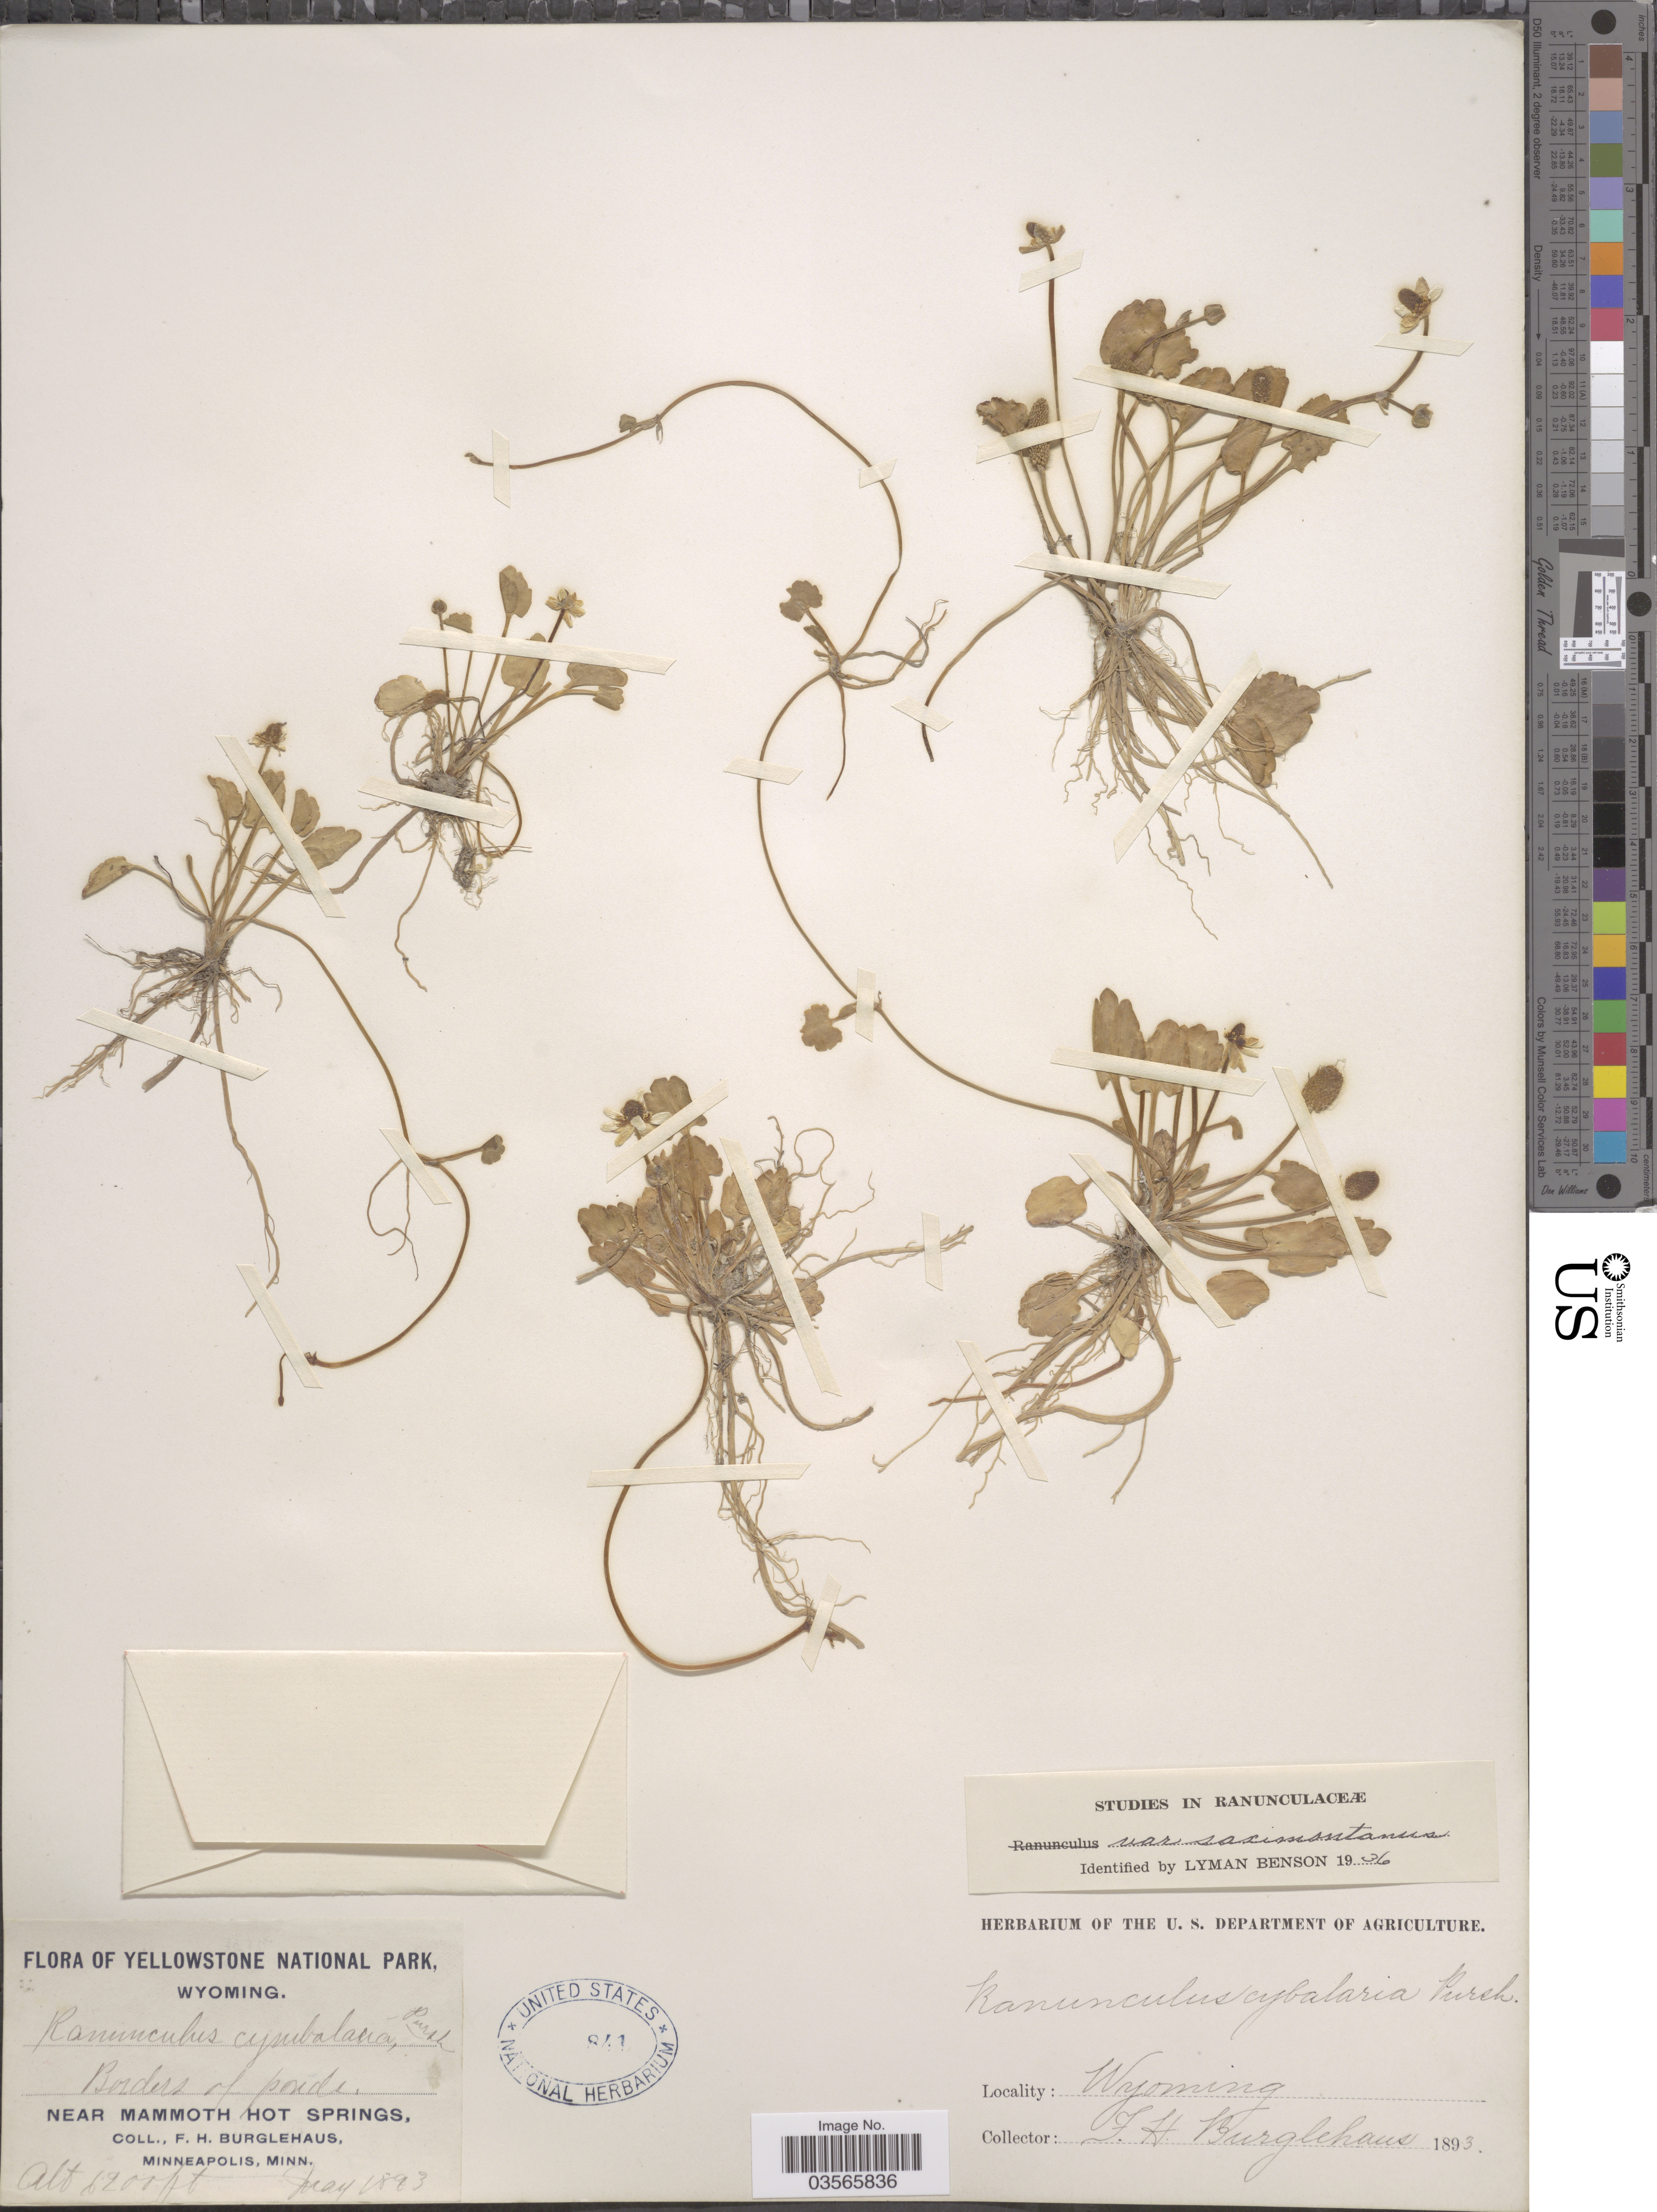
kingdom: Plantae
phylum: Tracheophyta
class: Magnoliopsida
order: Ranunculales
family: Ranunculaceae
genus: Halerpestes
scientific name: Halerpestes cymbalaria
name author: (Pursh) Greene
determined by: Strong, M. T., (US), Smithsonian Institution - National Museum of Natural History (UNITED STATES)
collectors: F. Burglehaus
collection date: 1893-05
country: United States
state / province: Wyoming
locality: Yellowstone National Park. Borders of ponds. Near Mammoth Hot Springs.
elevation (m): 1890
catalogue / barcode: US 841